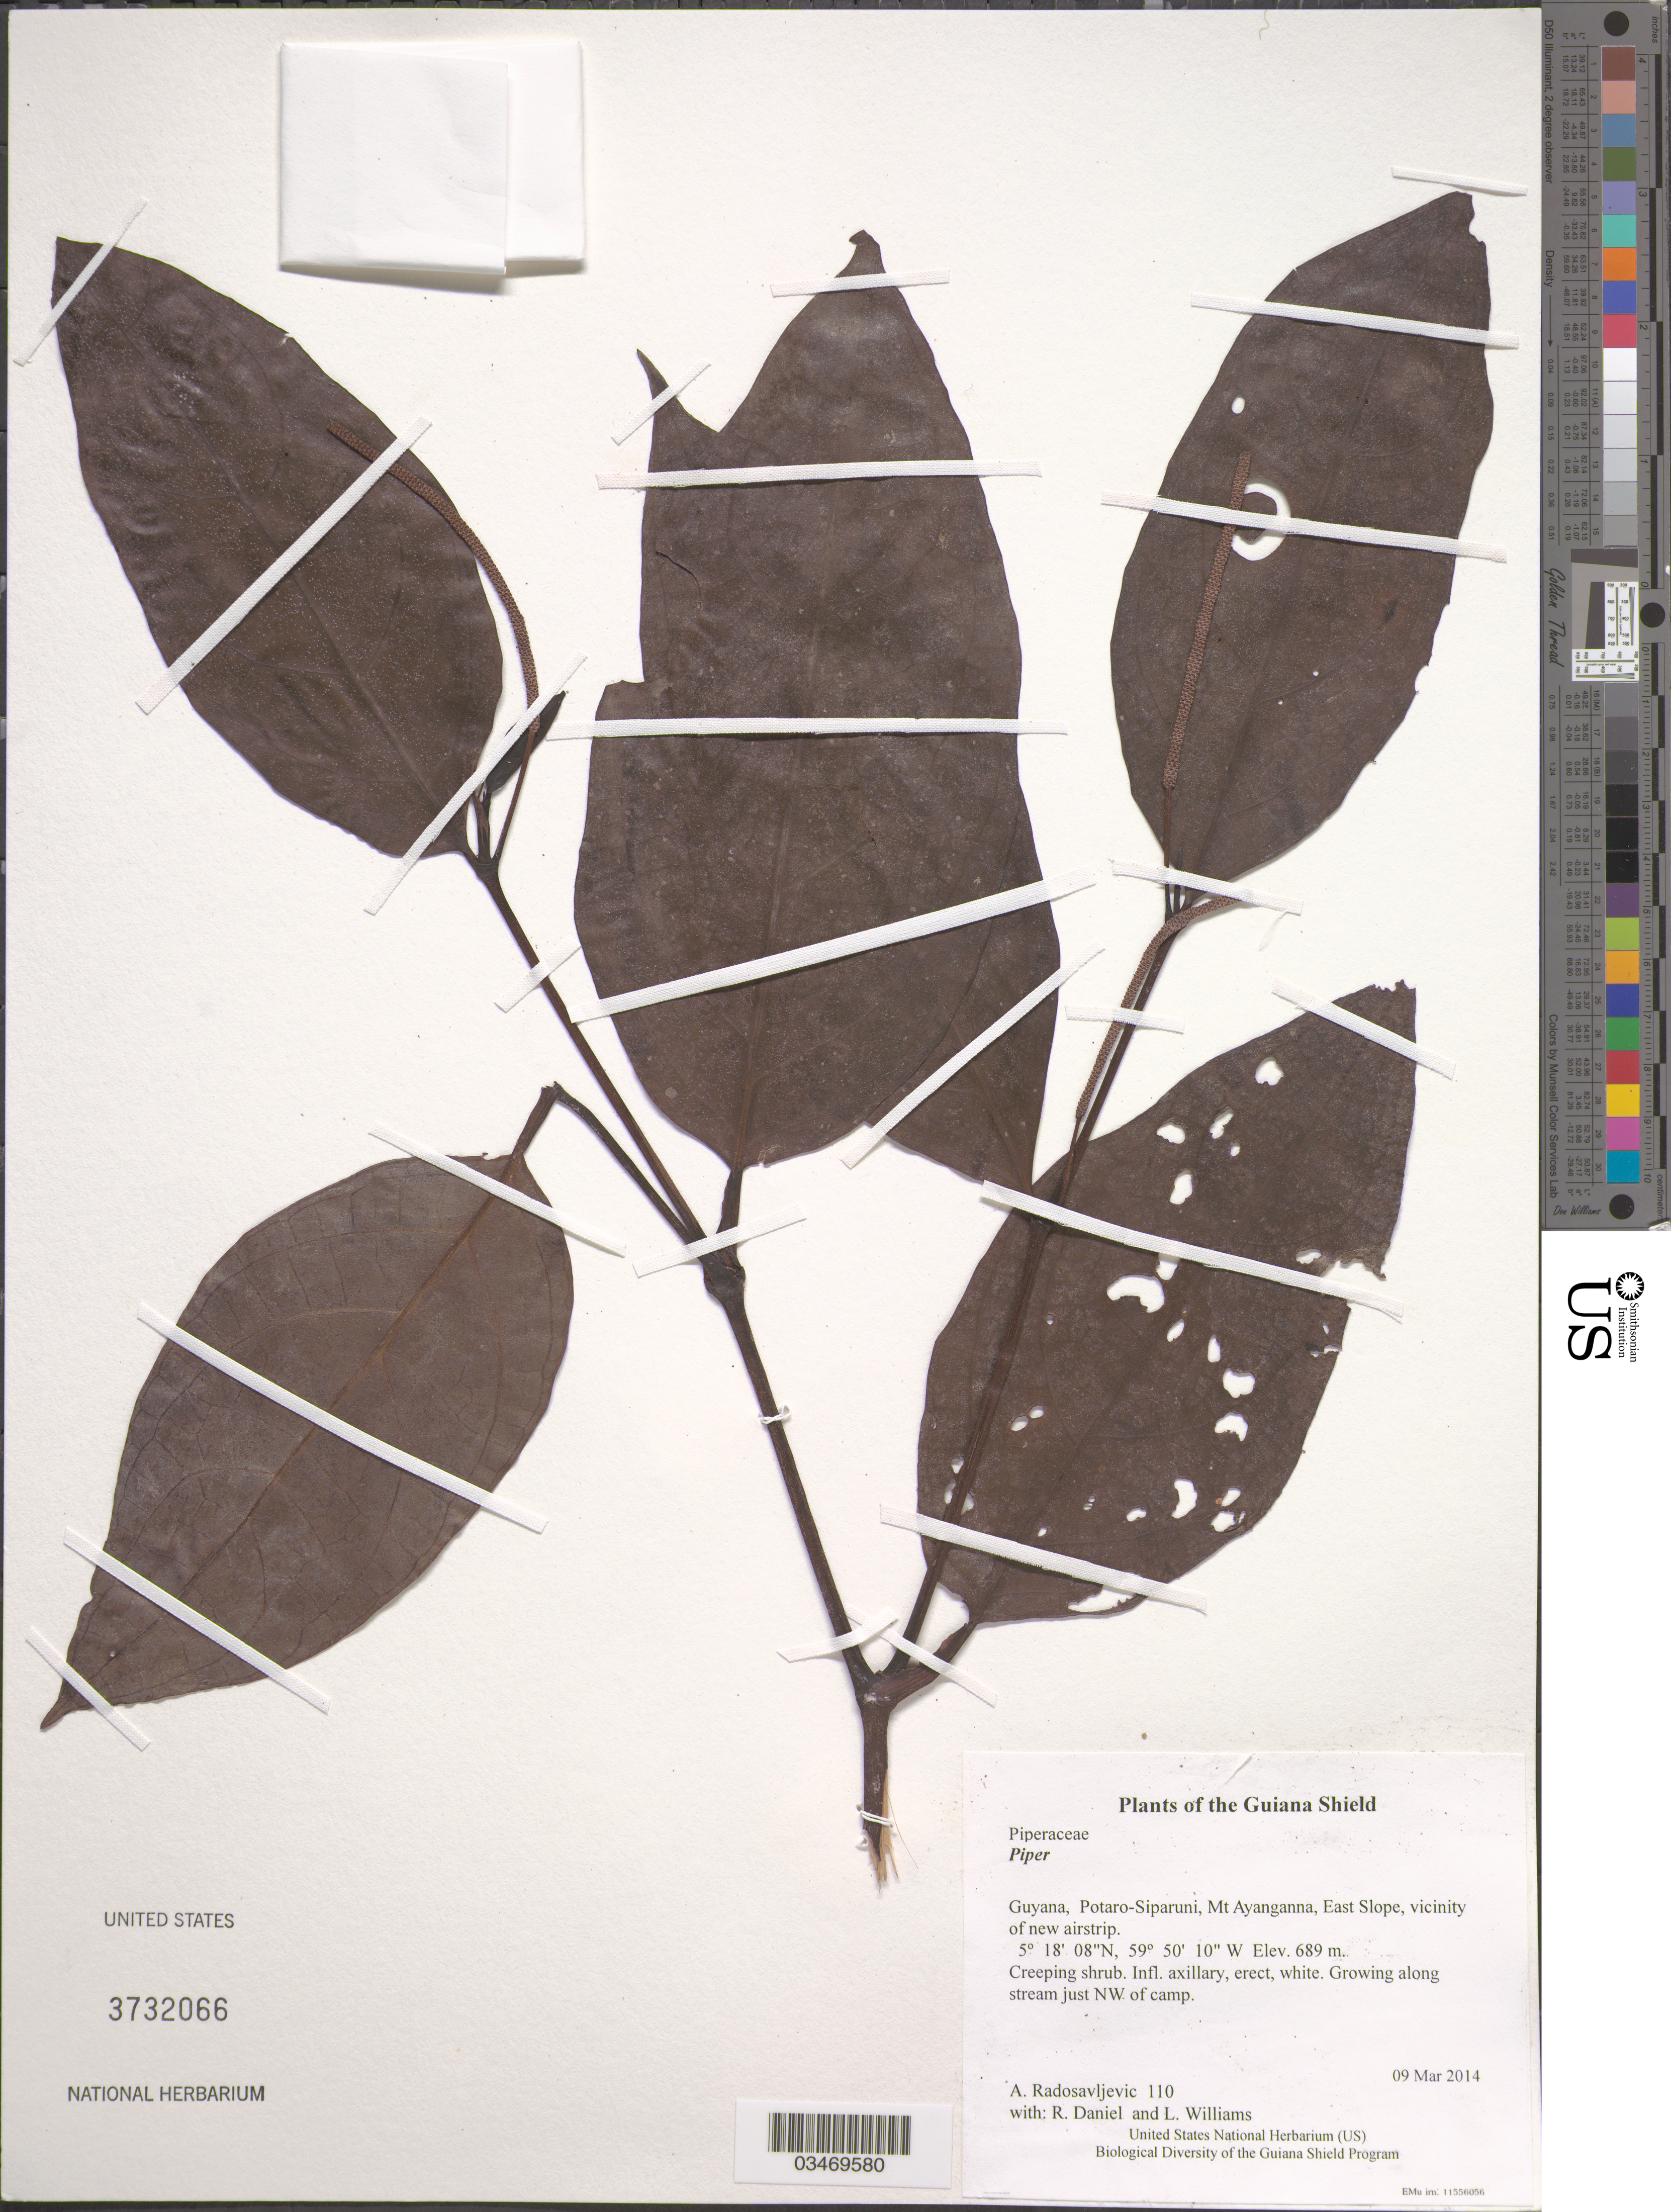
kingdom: Plantae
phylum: Tracheophyta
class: Magnoliopsida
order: Piperales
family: Piperaceae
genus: Piper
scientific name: Piper sp.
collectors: A. Radosavljevic, R. Daniel & L. Williams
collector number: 110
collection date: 2014-03-09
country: Guyana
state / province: Potaro-Siparuni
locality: Mt Ayanganna, East Slope, vicinity of new airstrip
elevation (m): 689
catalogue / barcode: US 3732066